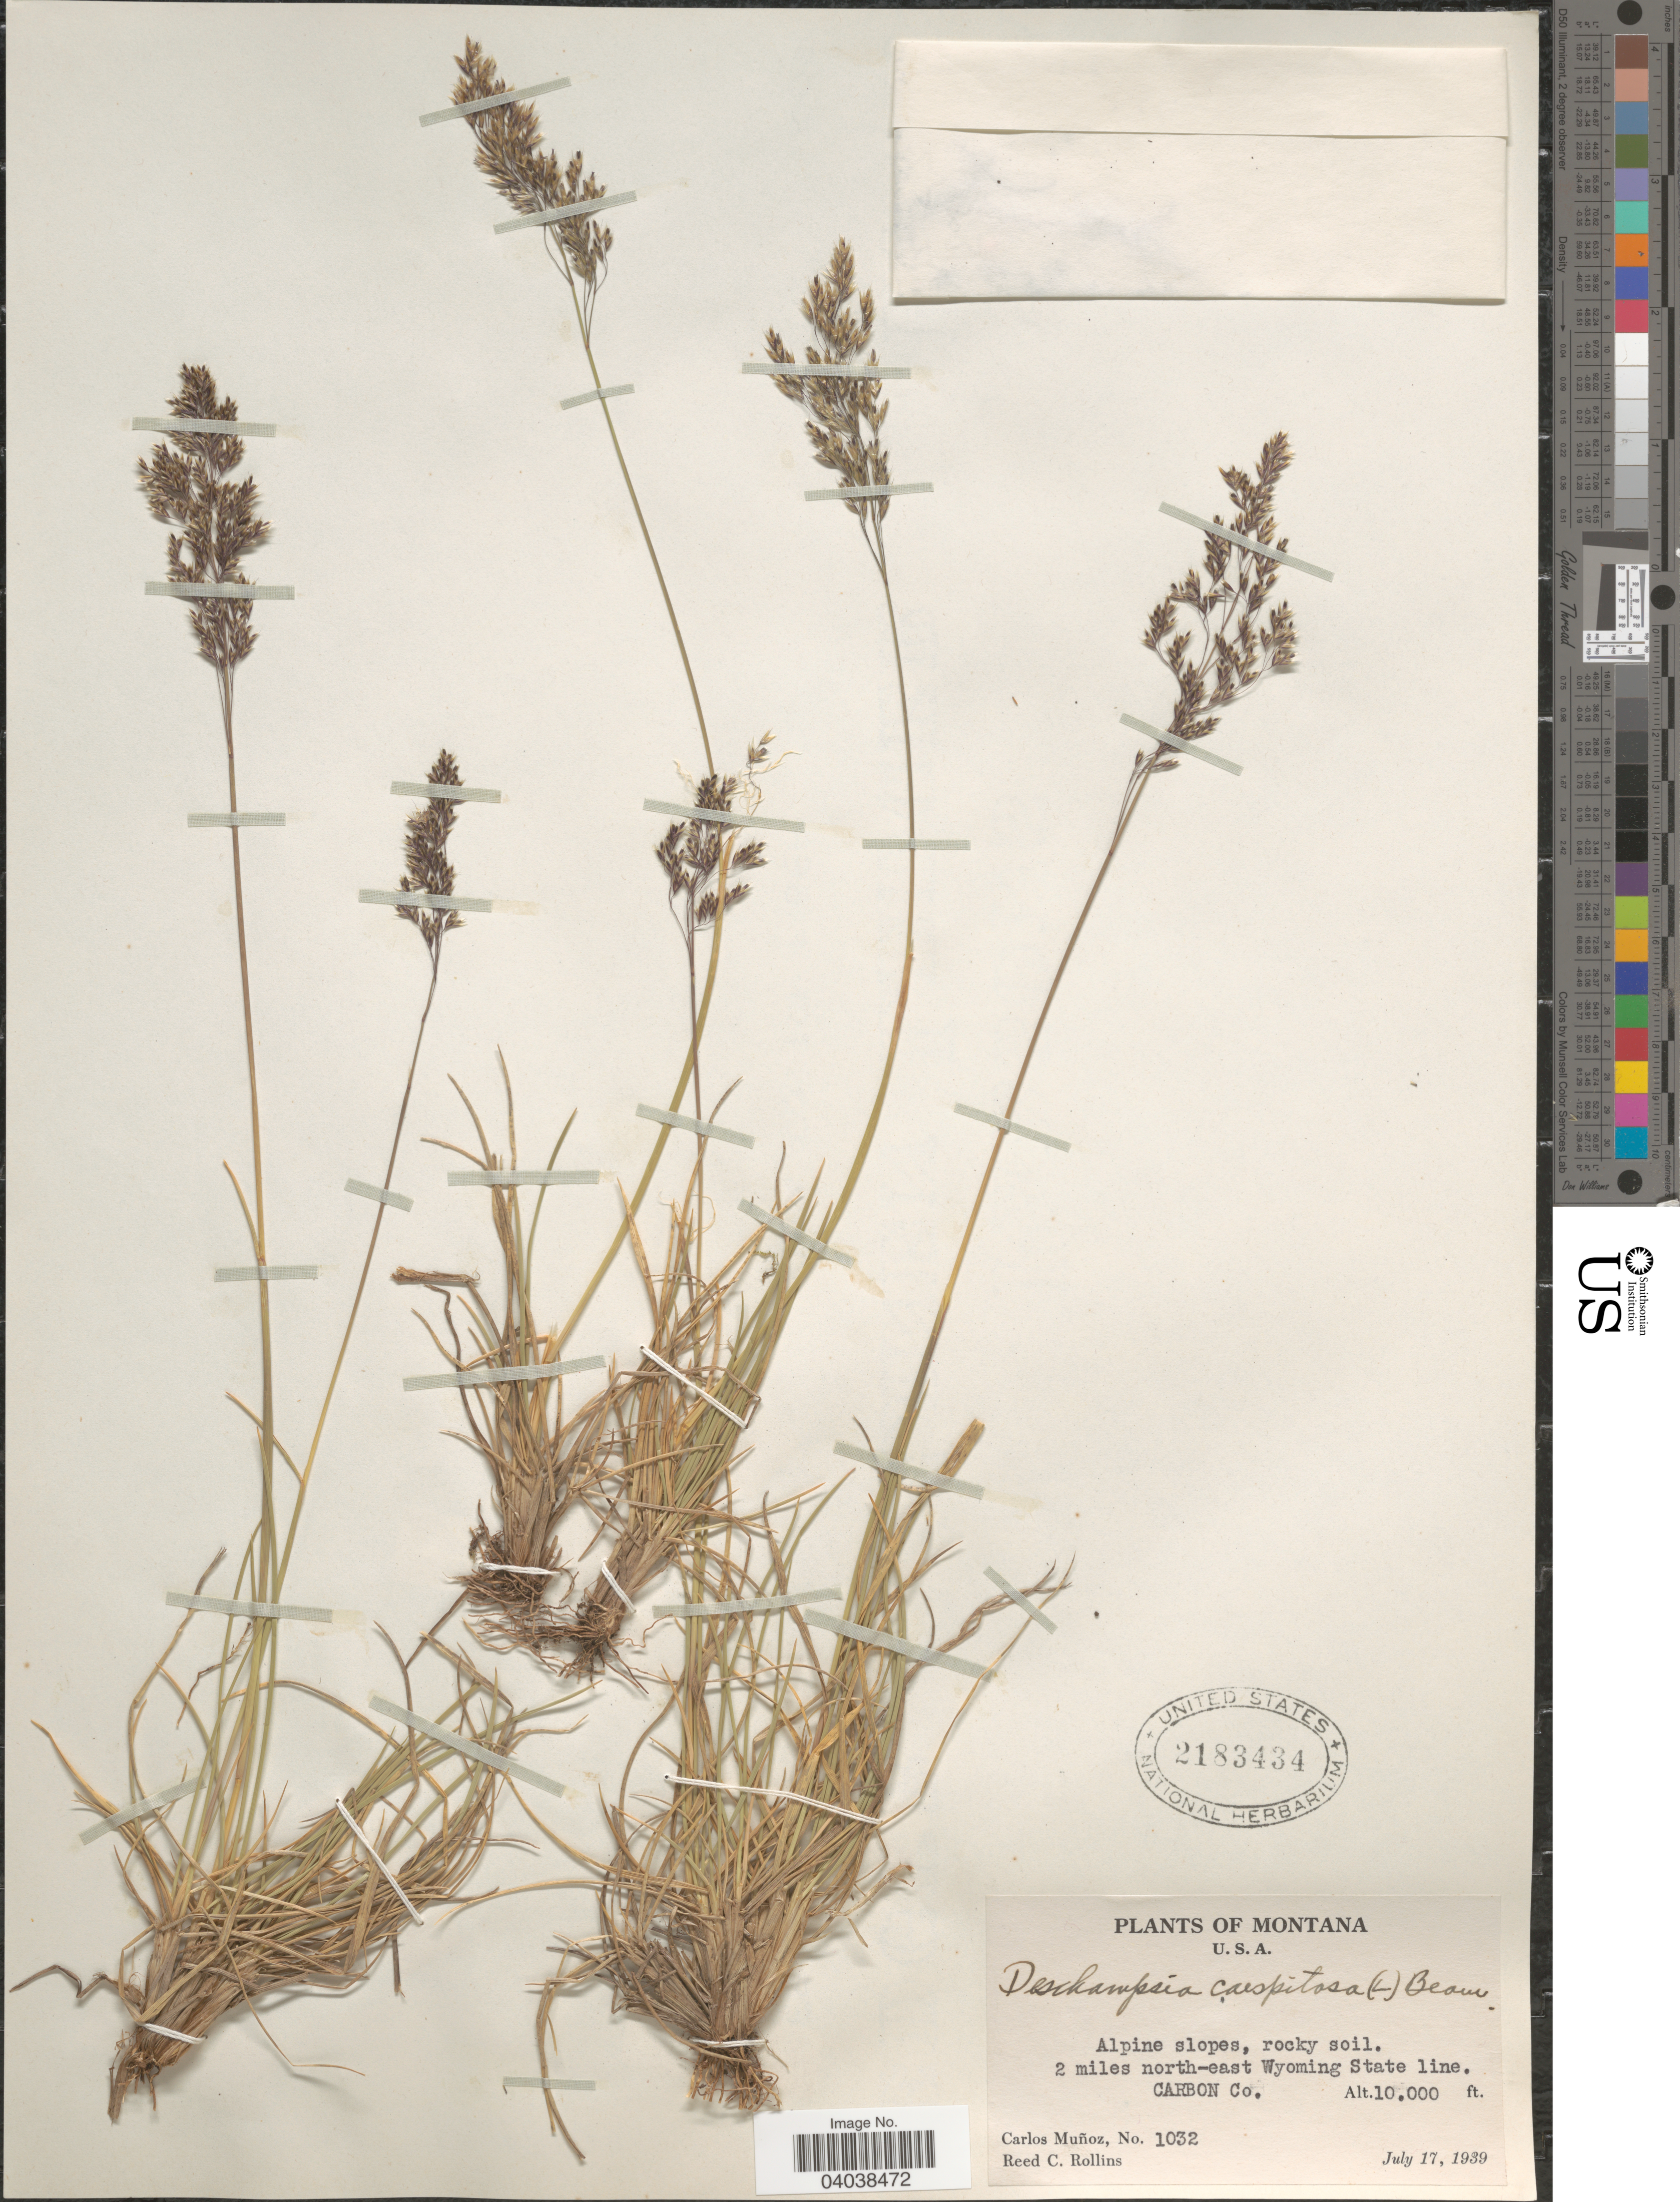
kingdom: Plantae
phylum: Tracheophyta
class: Liliopsida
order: Poales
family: Poaceae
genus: Deschampsia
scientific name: Deschampsia cespitosa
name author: (L.) P. Beauv.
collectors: C. Muñoz & R. C. Rollins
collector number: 1032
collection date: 1939-07-17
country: United States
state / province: Montana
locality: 2 miles north-east Wyoming State line. Carbon Co.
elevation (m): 3048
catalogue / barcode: US 2183434